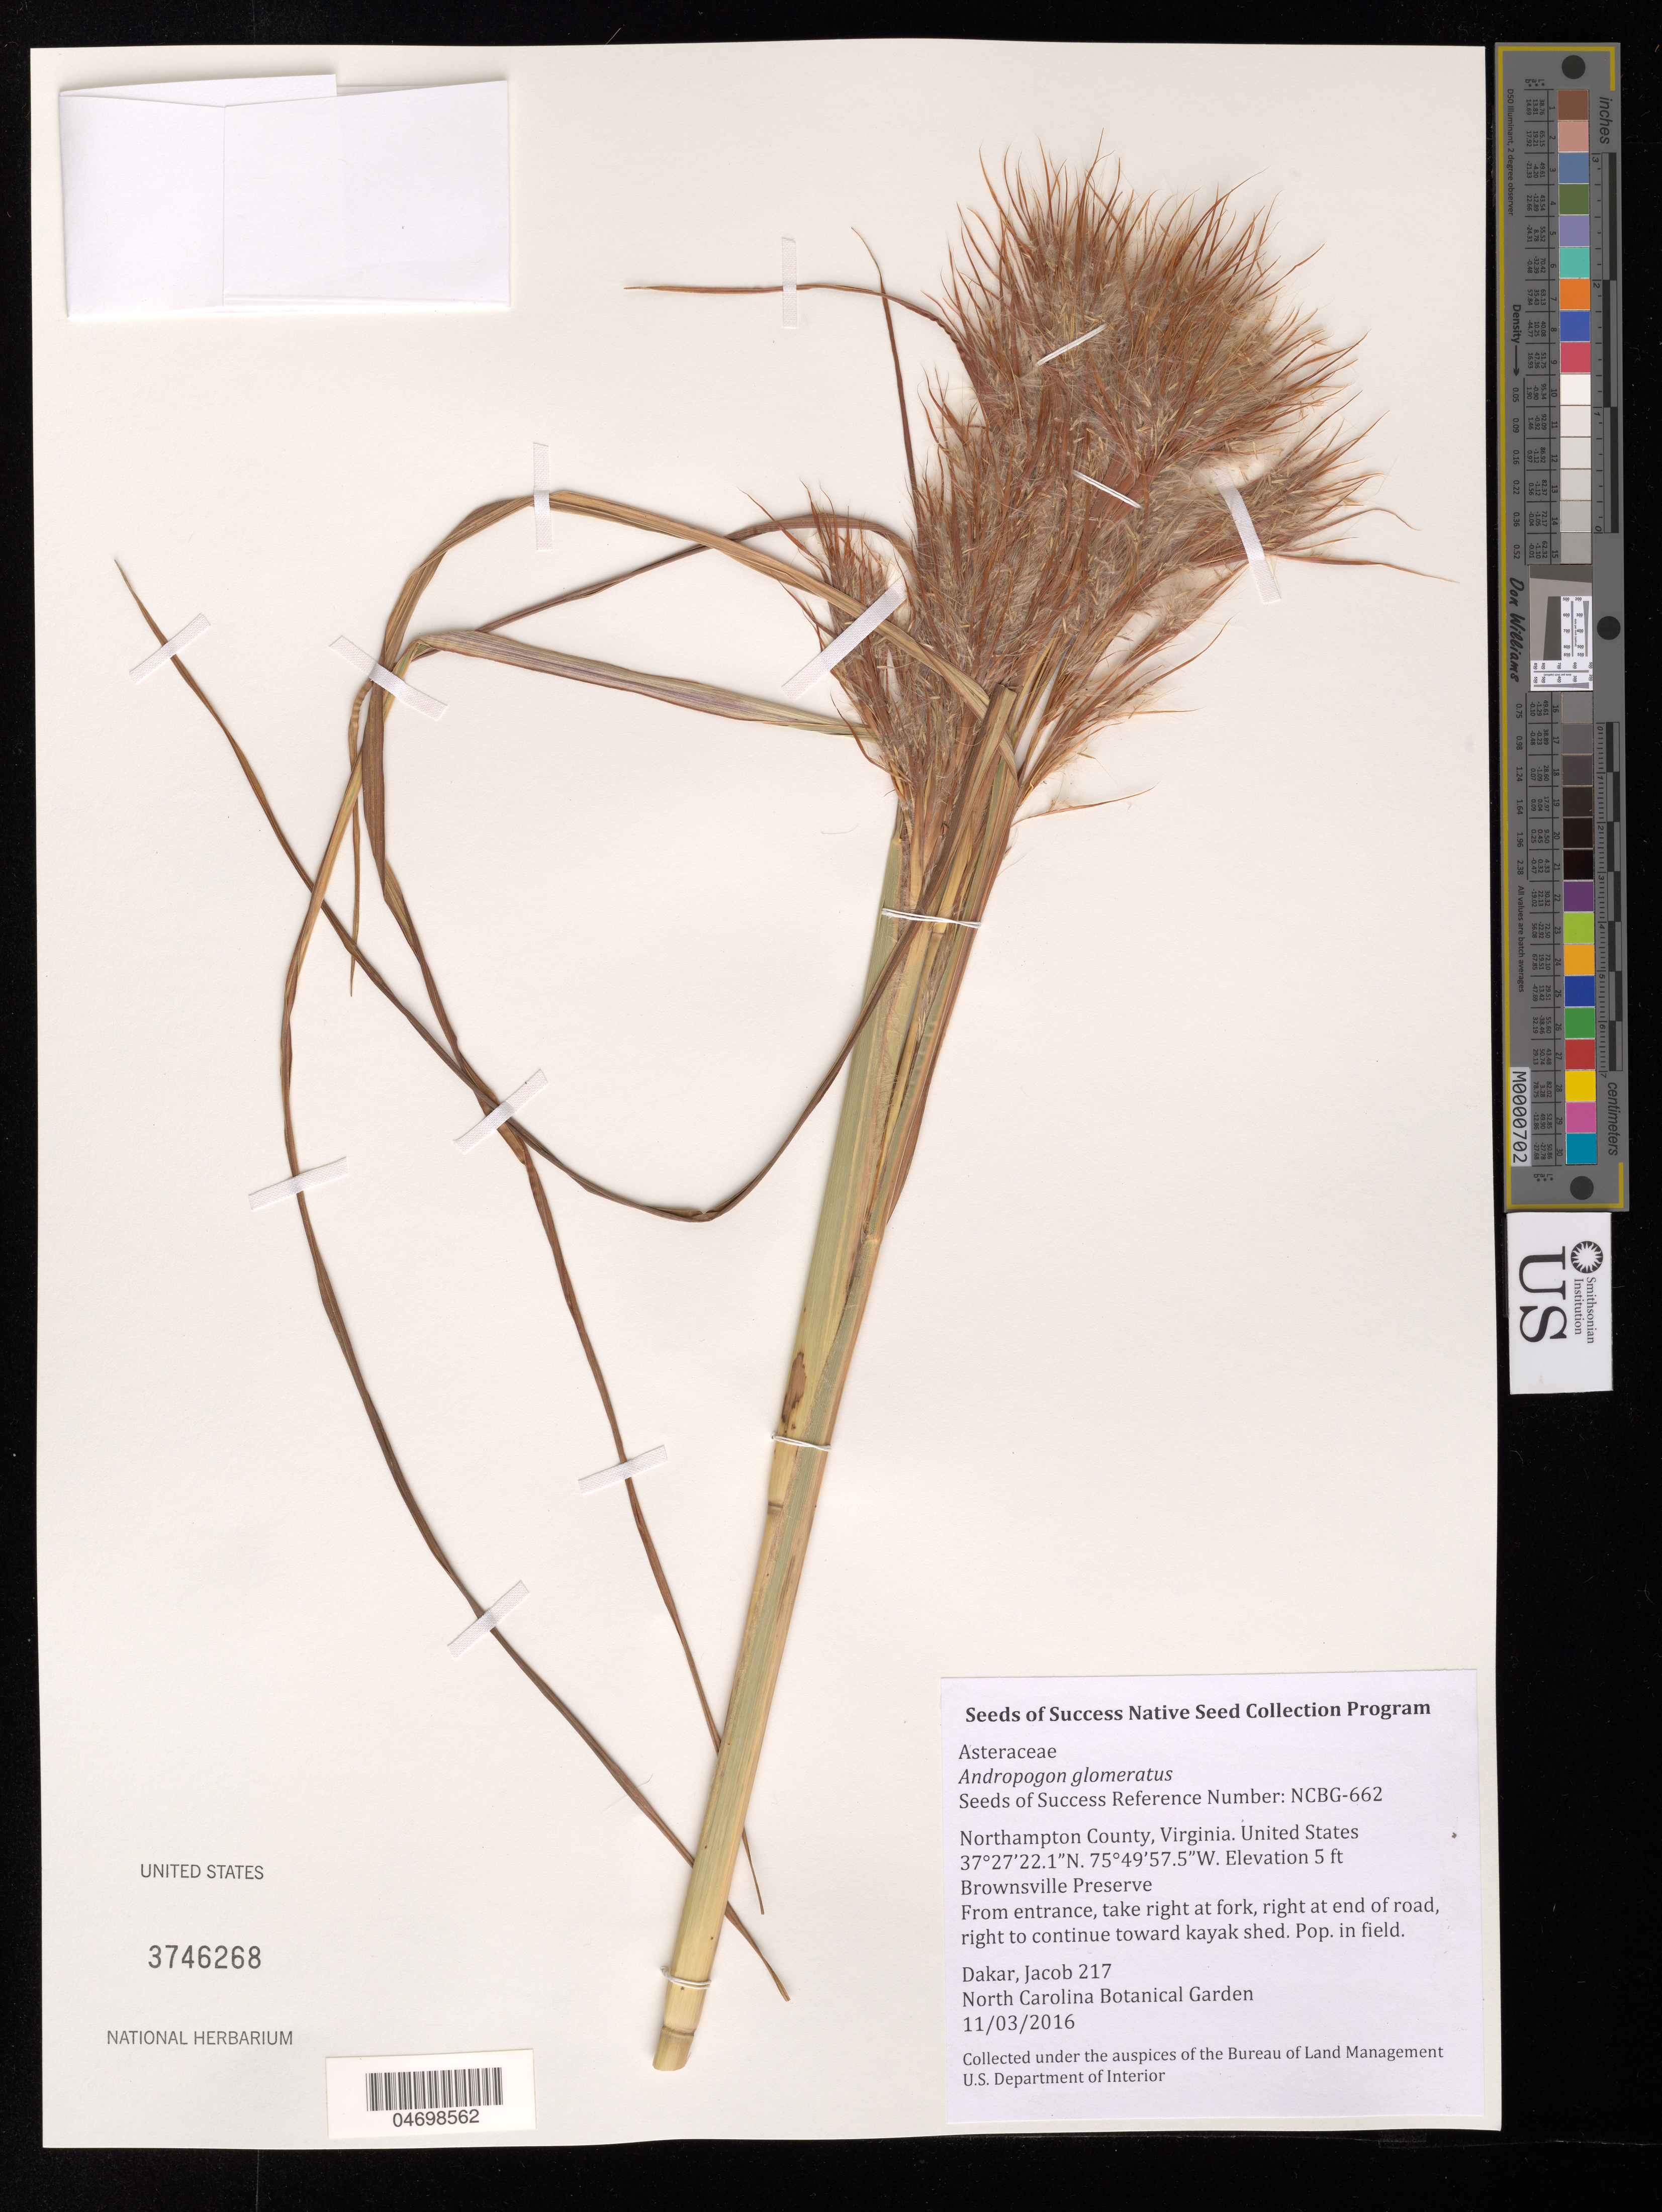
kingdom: Plantae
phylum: Tracheophyta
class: Liliopsida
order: Poales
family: Poaceae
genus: Andropogon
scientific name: Andropogon glomeratus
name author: (Walter) Britton, Stearns & Poggenb.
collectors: J. Dakar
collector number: NCBG-662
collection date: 2016-11-03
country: United States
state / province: Virginia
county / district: Northampton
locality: Brownsville Preserve, Southern End Grassland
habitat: Grassland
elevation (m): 2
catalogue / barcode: US 3746268